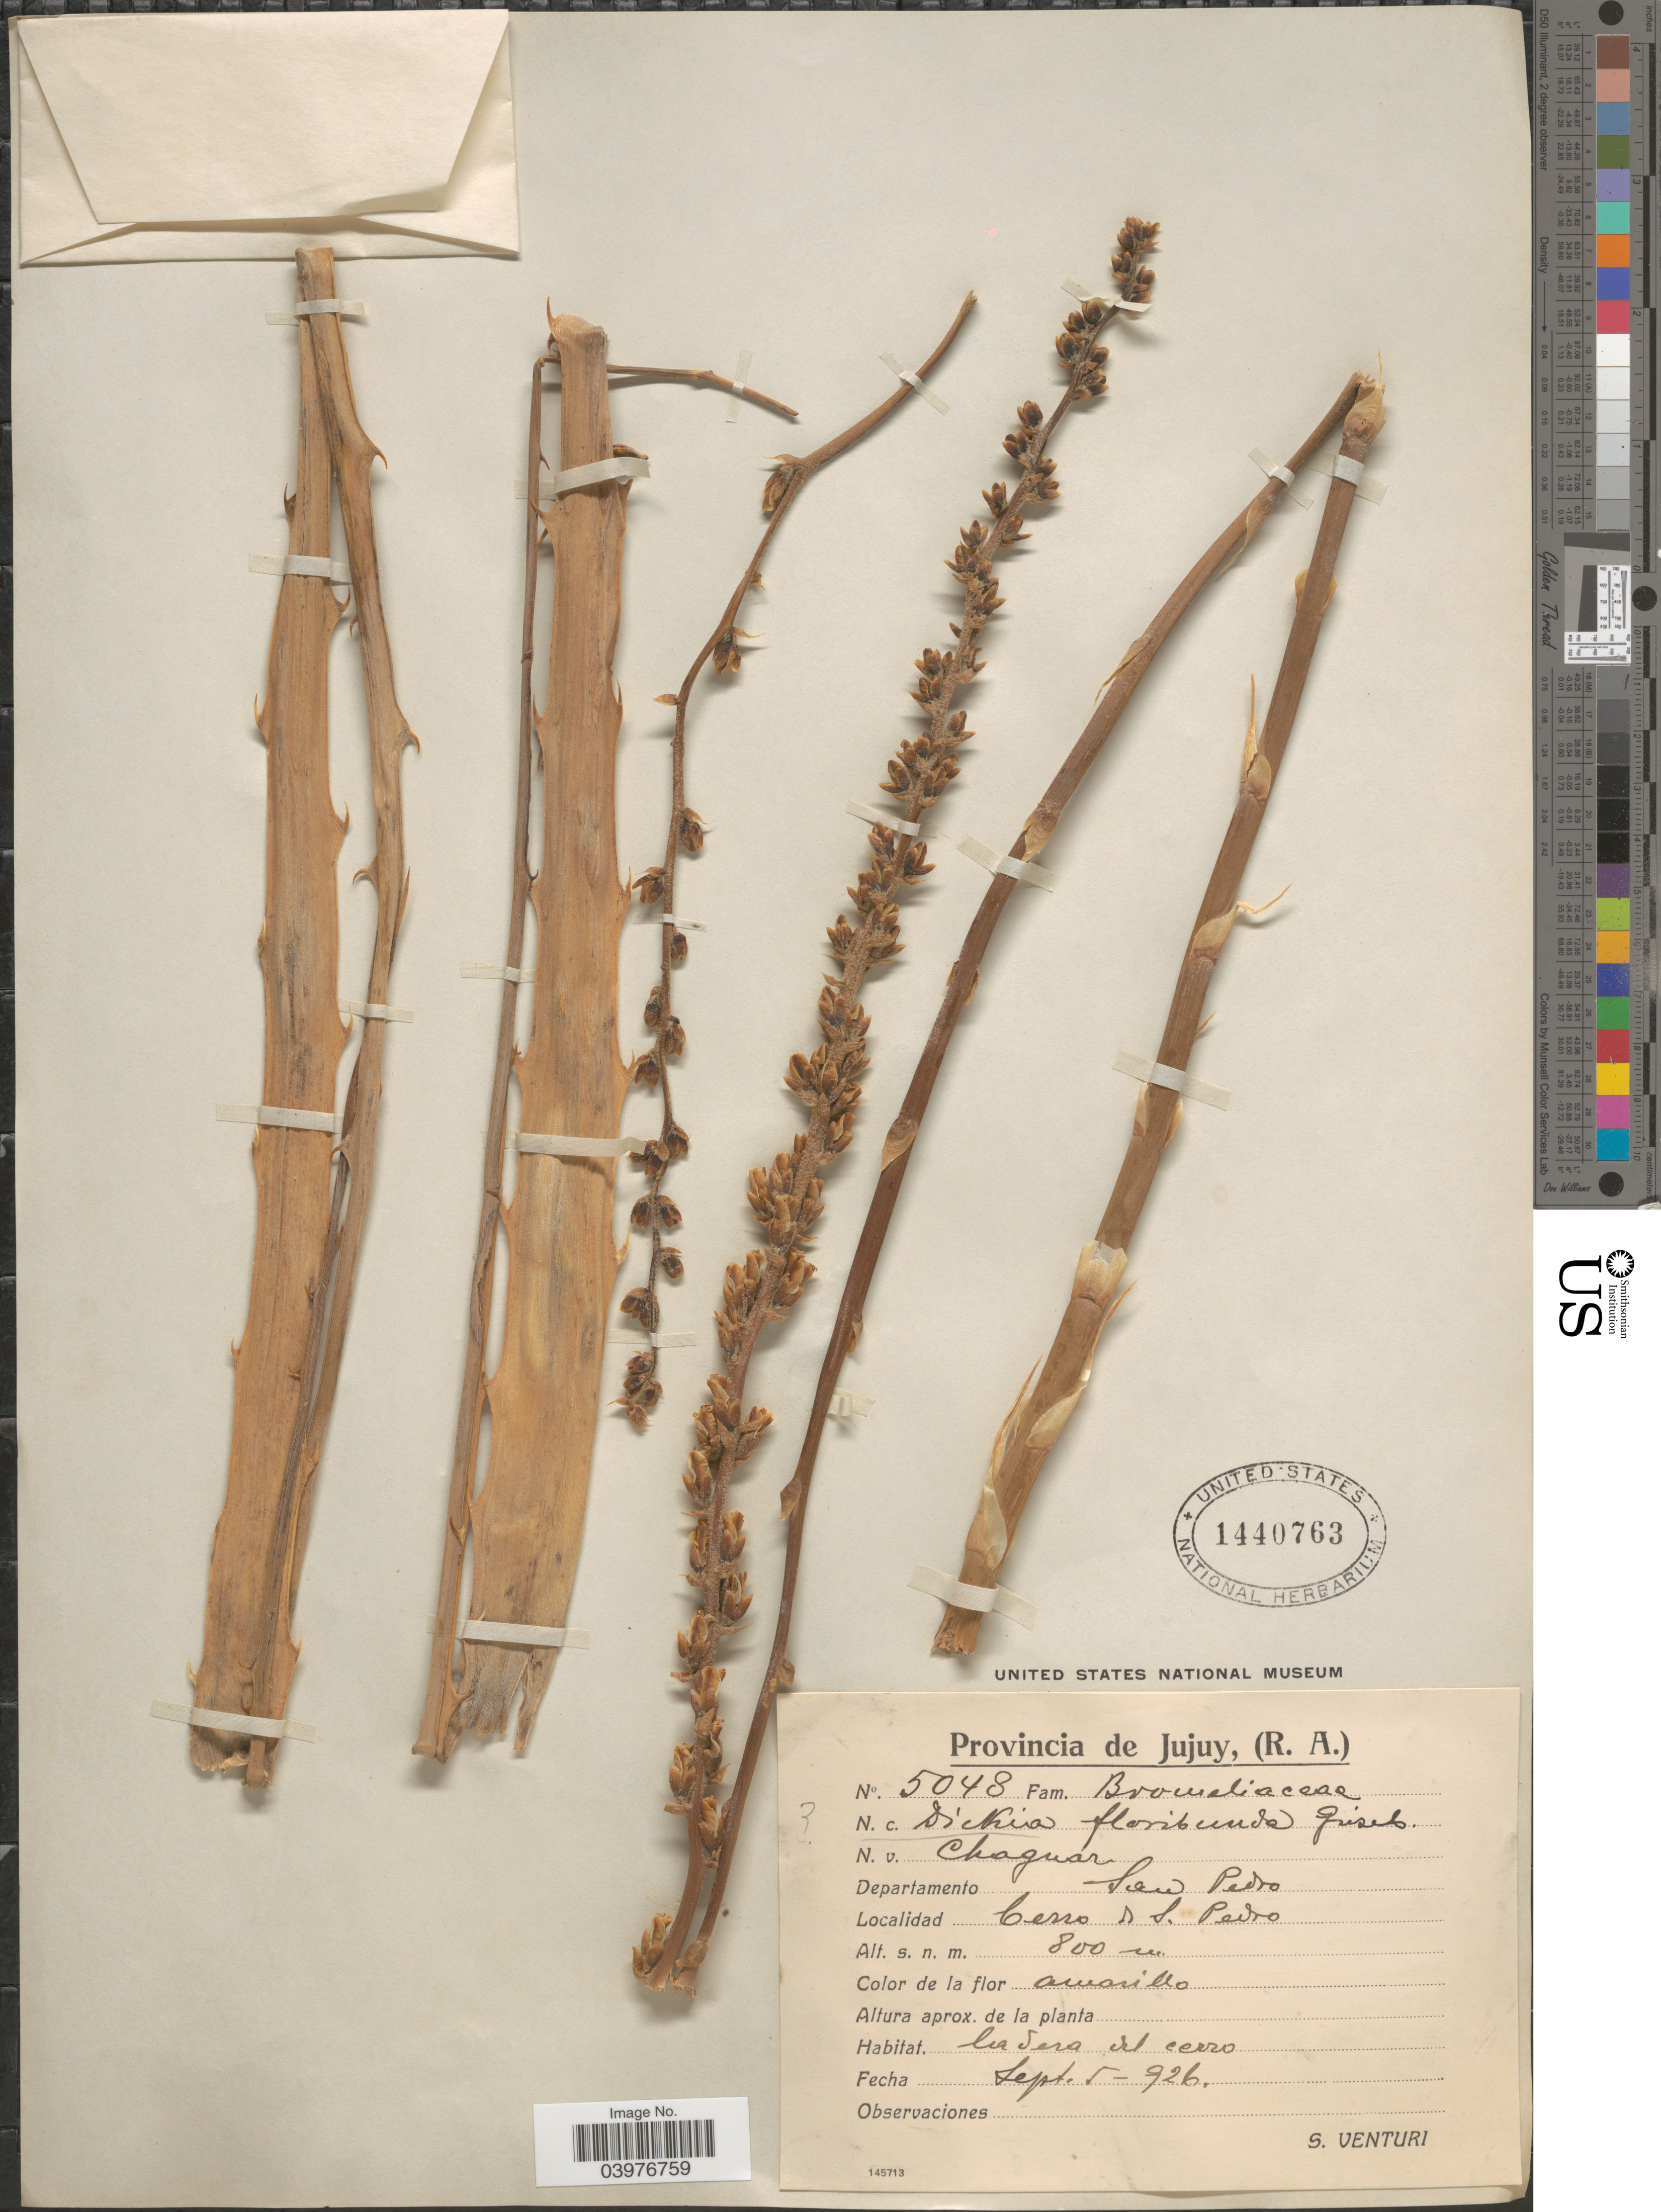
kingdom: Plantae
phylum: Tracheophyta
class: Liliopsida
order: Poales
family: Bromeliaceae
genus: Dyckia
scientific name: Dyckia floribunda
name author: Griseb.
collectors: S. Venturi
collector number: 5048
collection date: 1926-09-05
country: Argentina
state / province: Jujuy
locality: Departamento San Pedro. Cerro de S. Pedro.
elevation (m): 800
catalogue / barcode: US 1440763